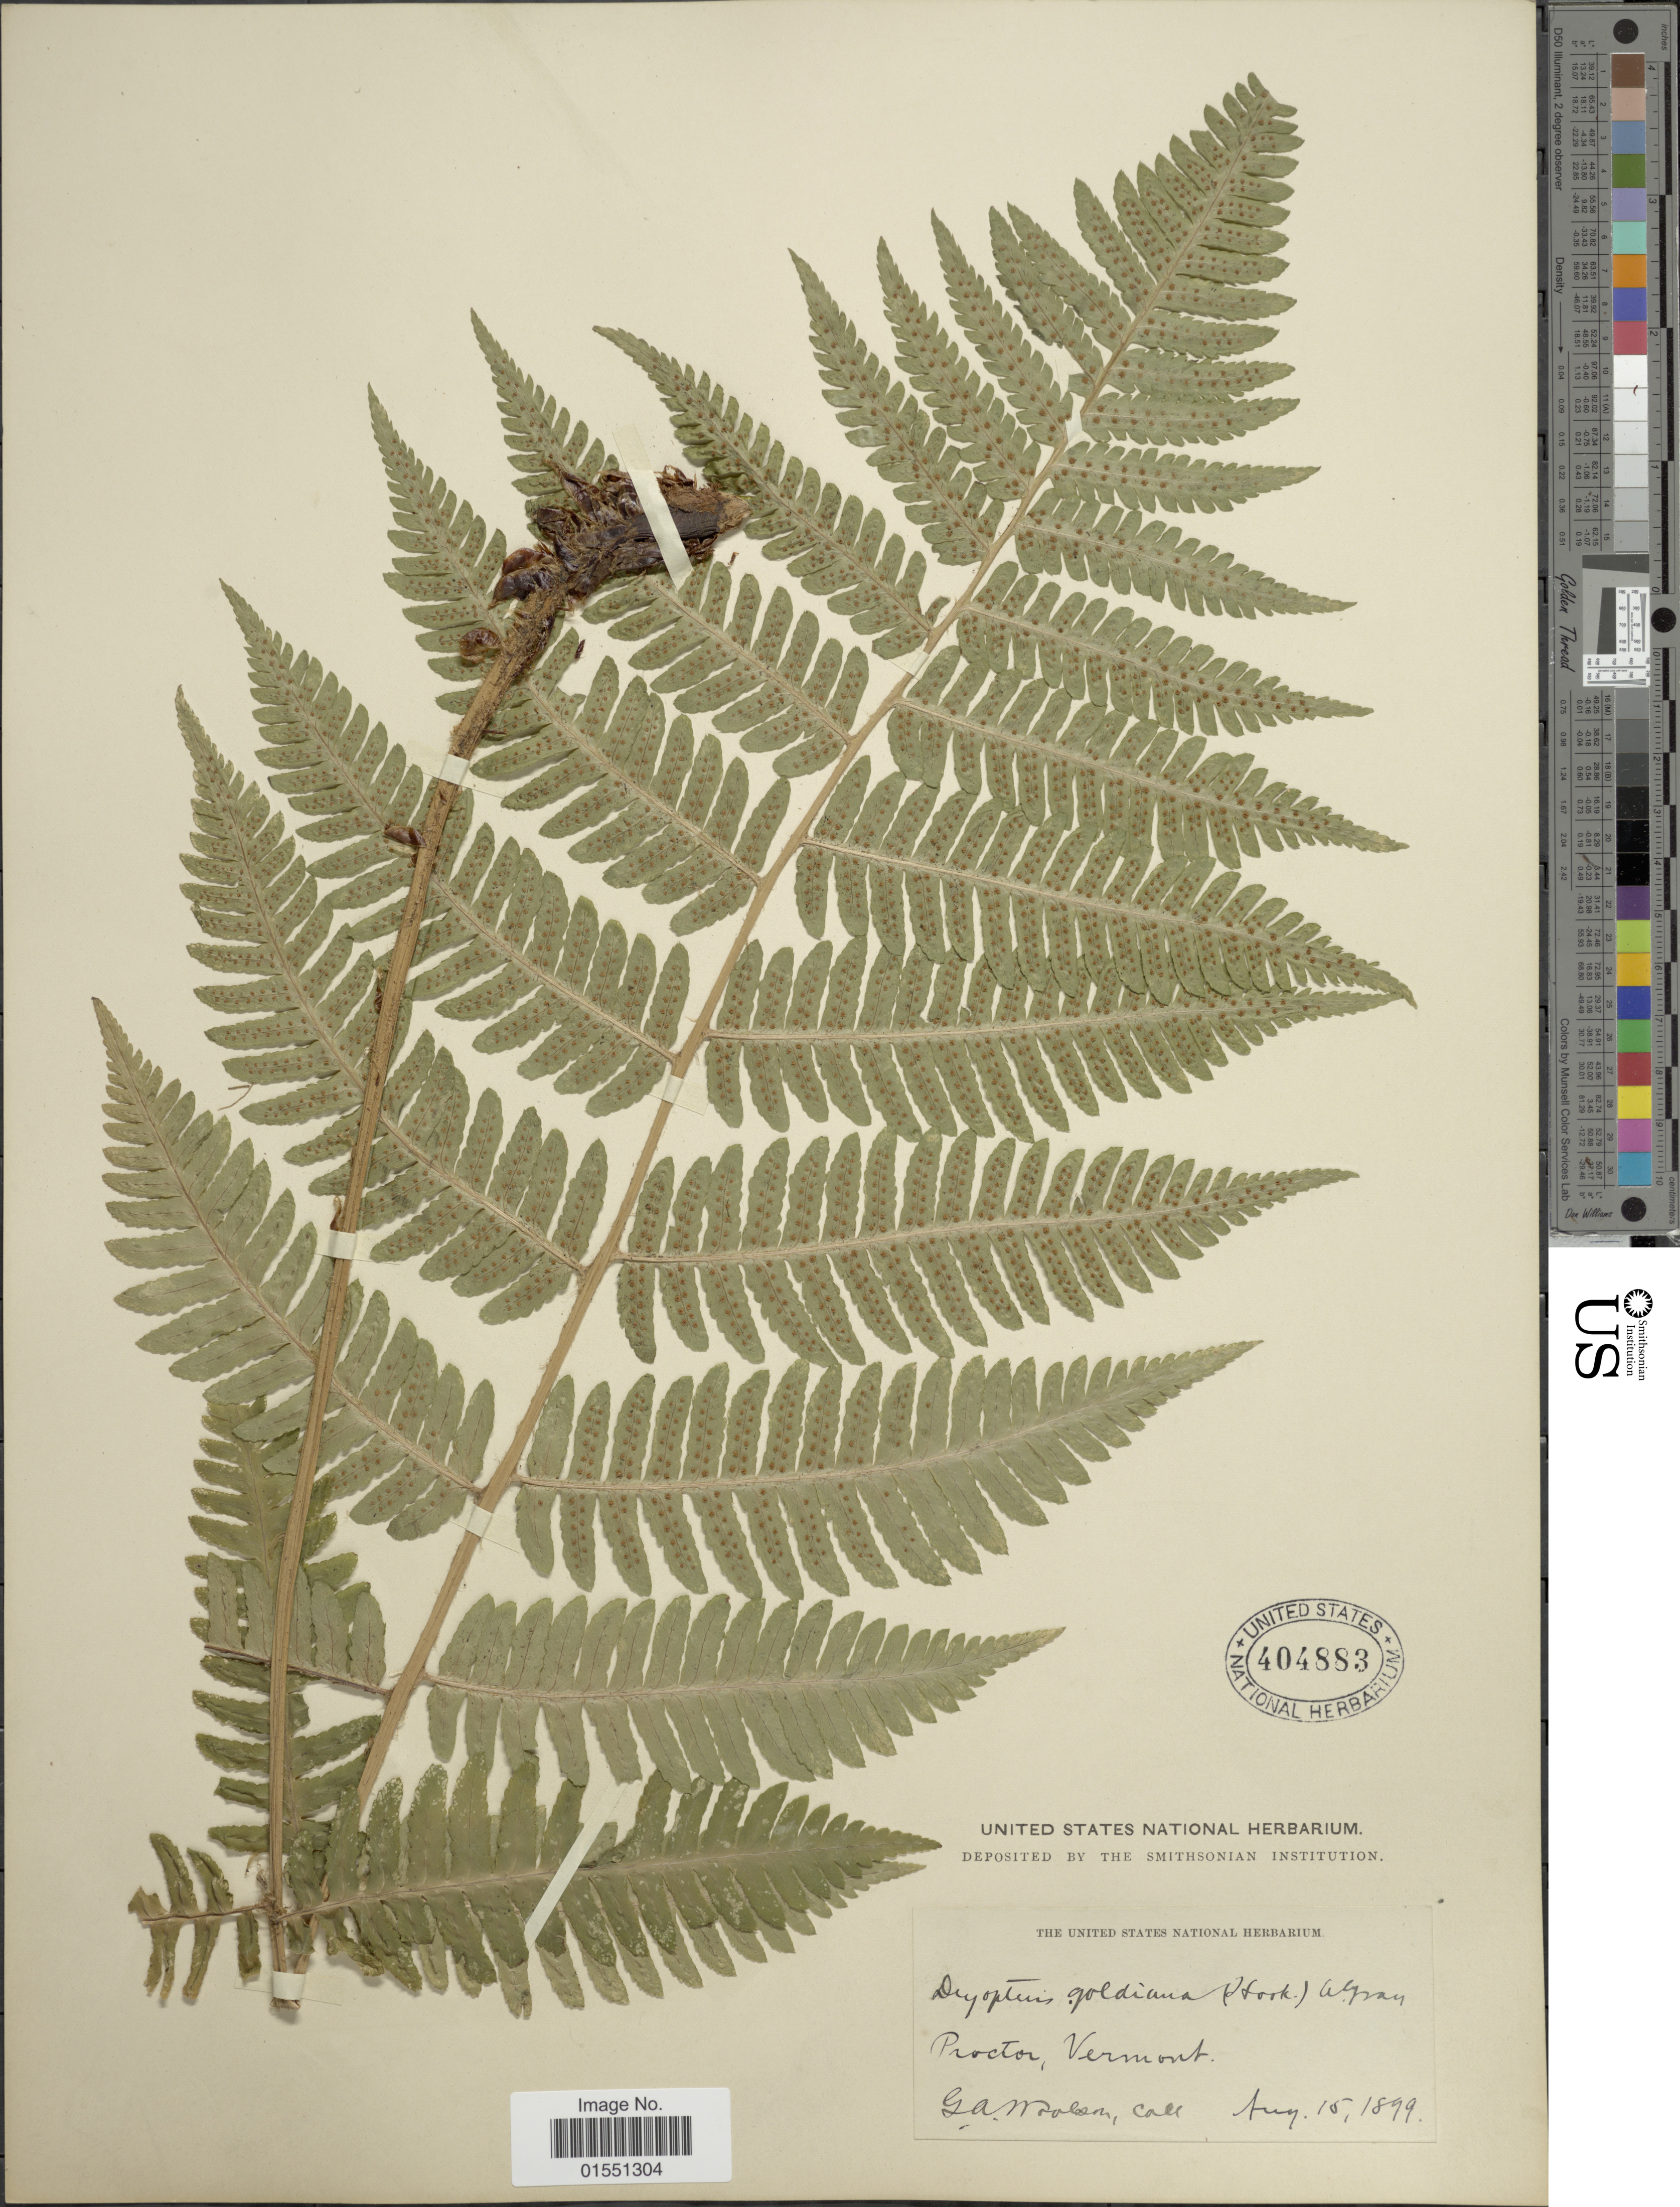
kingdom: Plantae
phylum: Tracheophyta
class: Polypodiopsida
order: Polypodiales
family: Dryopteridaceae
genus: Dryopteris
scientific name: Dryopteris goldiana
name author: (Hook. ex Goldie) A. Gray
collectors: G. A. Woolson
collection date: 1899-08-15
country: United States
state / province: Vermont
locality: Proctor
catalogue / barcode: US 404883